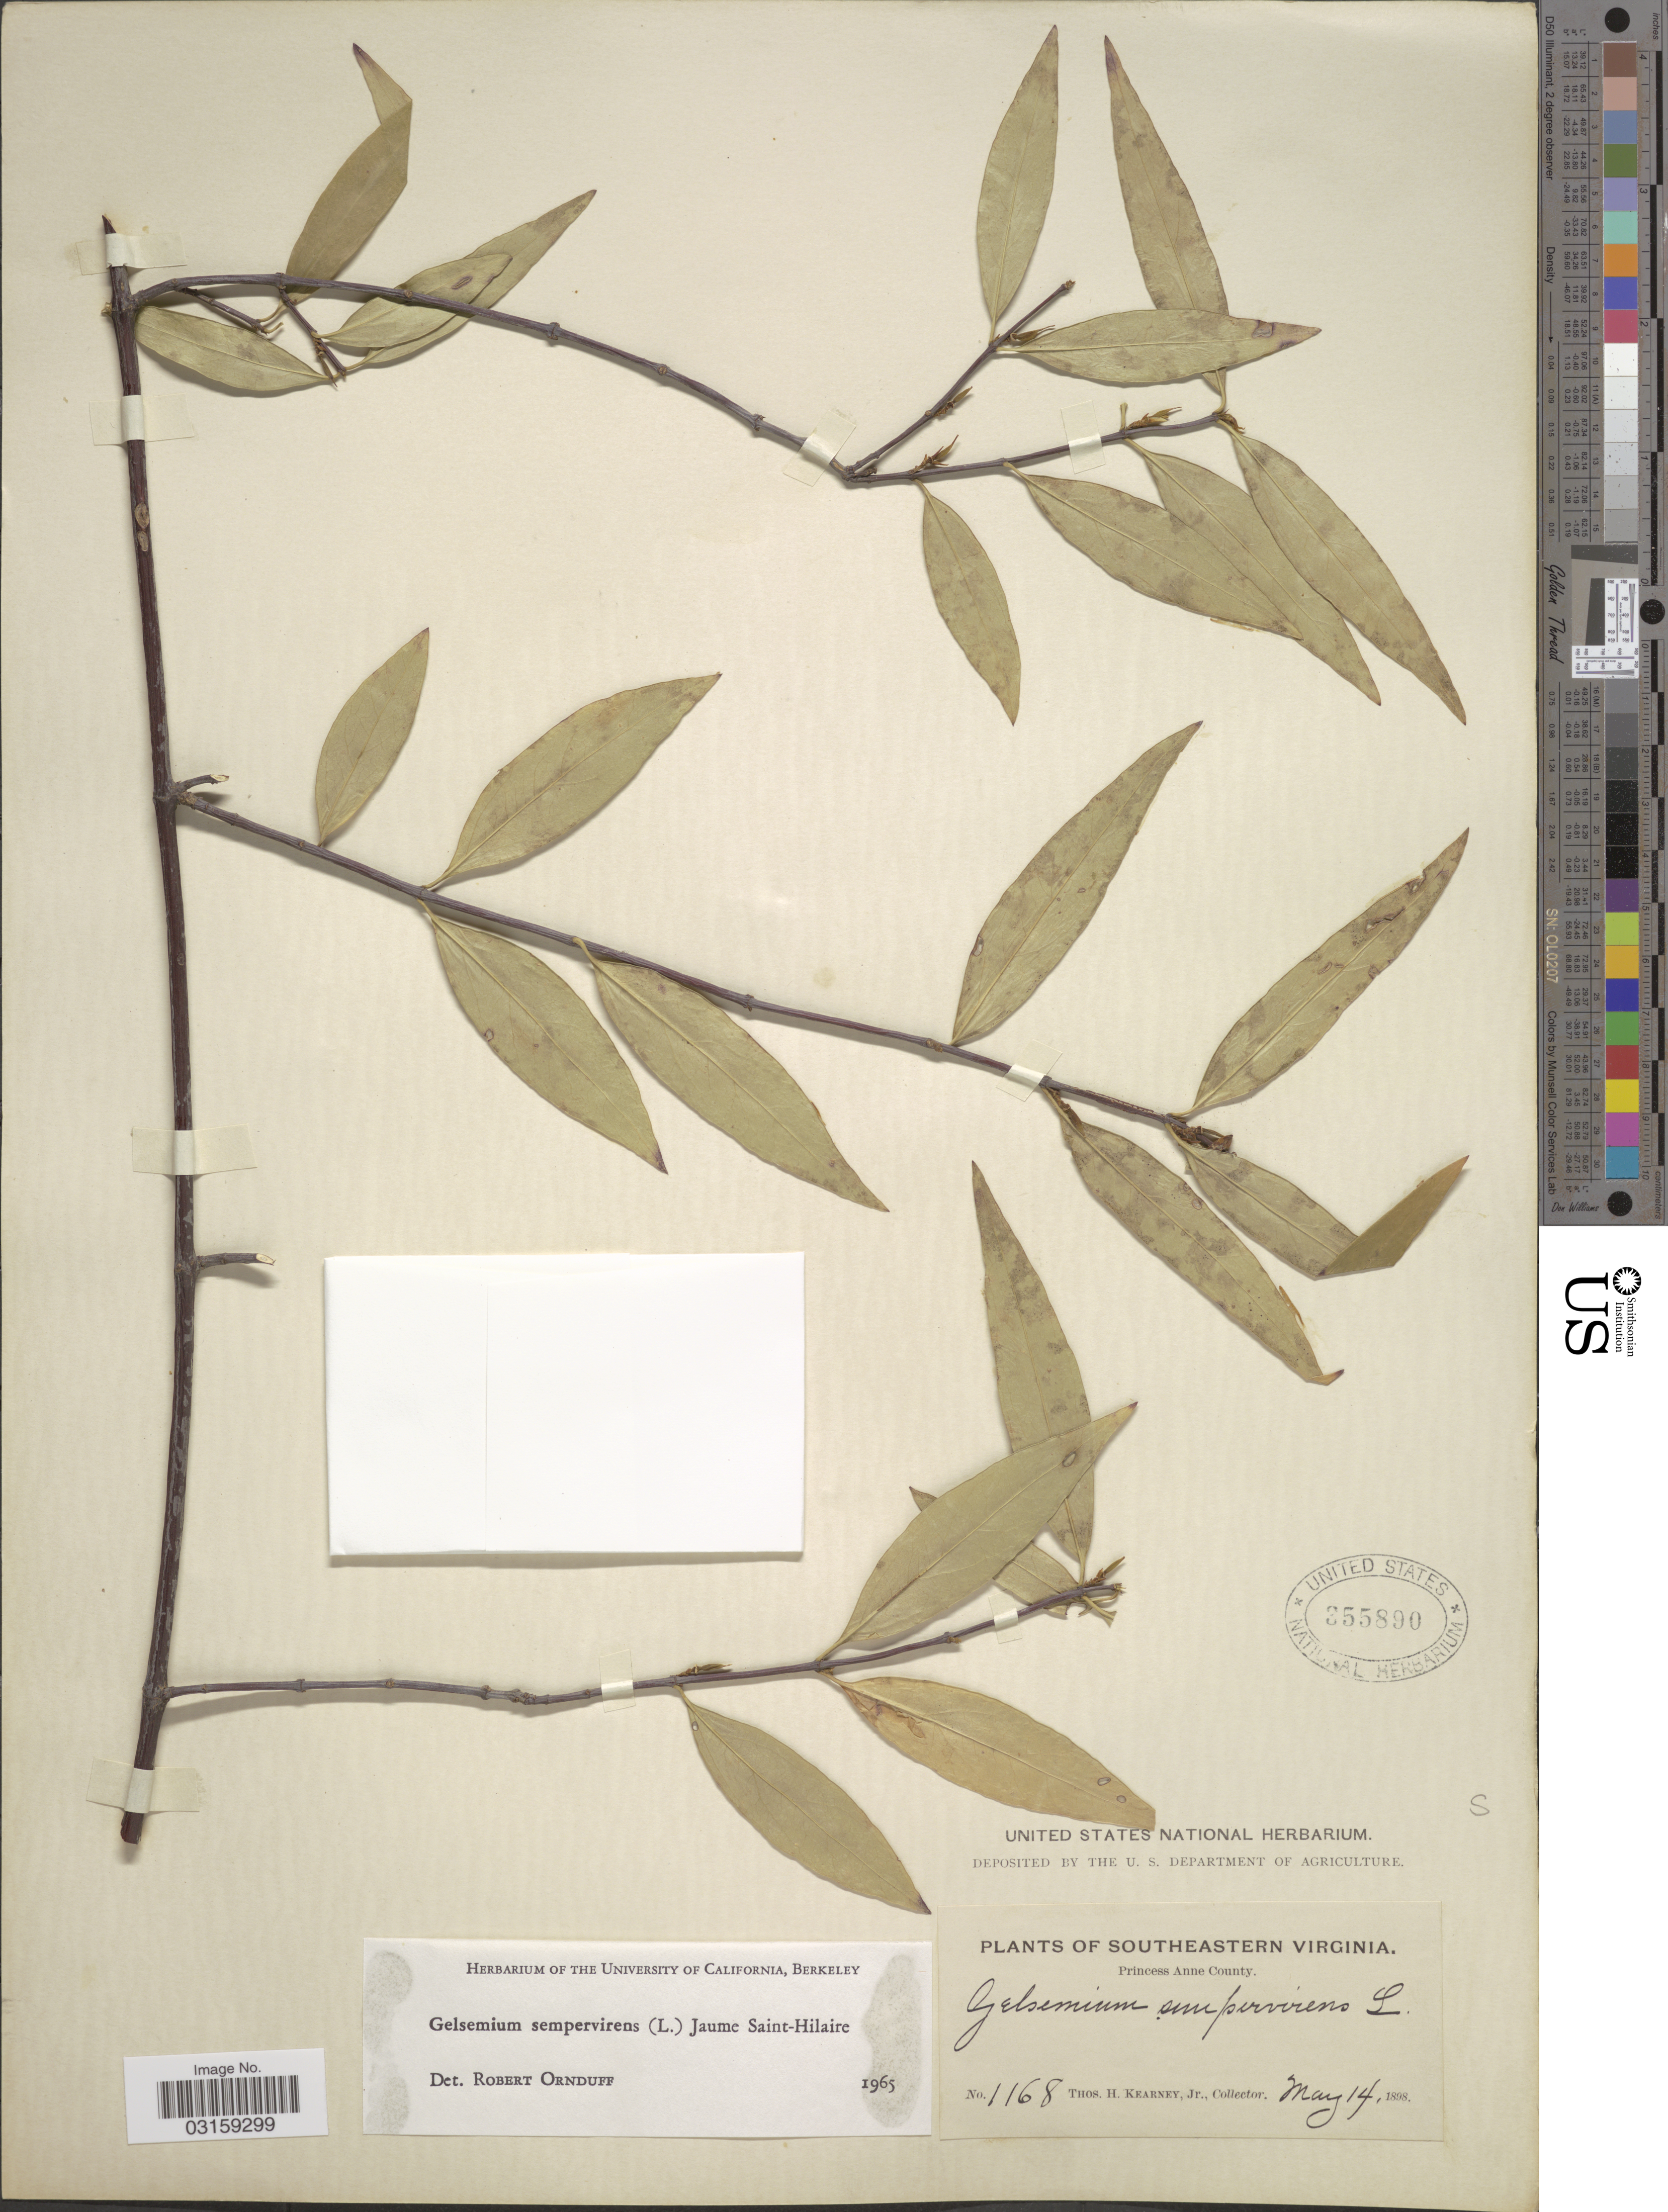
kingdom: Plantae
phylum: Tracheophyta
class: Magnoliopsida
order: Gentianales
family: Gelsemiaceae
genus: Gelsemium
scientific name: Gelsemium sempervirens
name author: (L.) J. St.-Hil.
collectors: T. H. Kearney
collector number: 1168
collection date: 1898-05-14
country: United States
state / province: Virginia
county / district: City of Virginia Beach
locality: Southeastern Virginia. Princess Anne County.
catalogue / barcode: US 355890